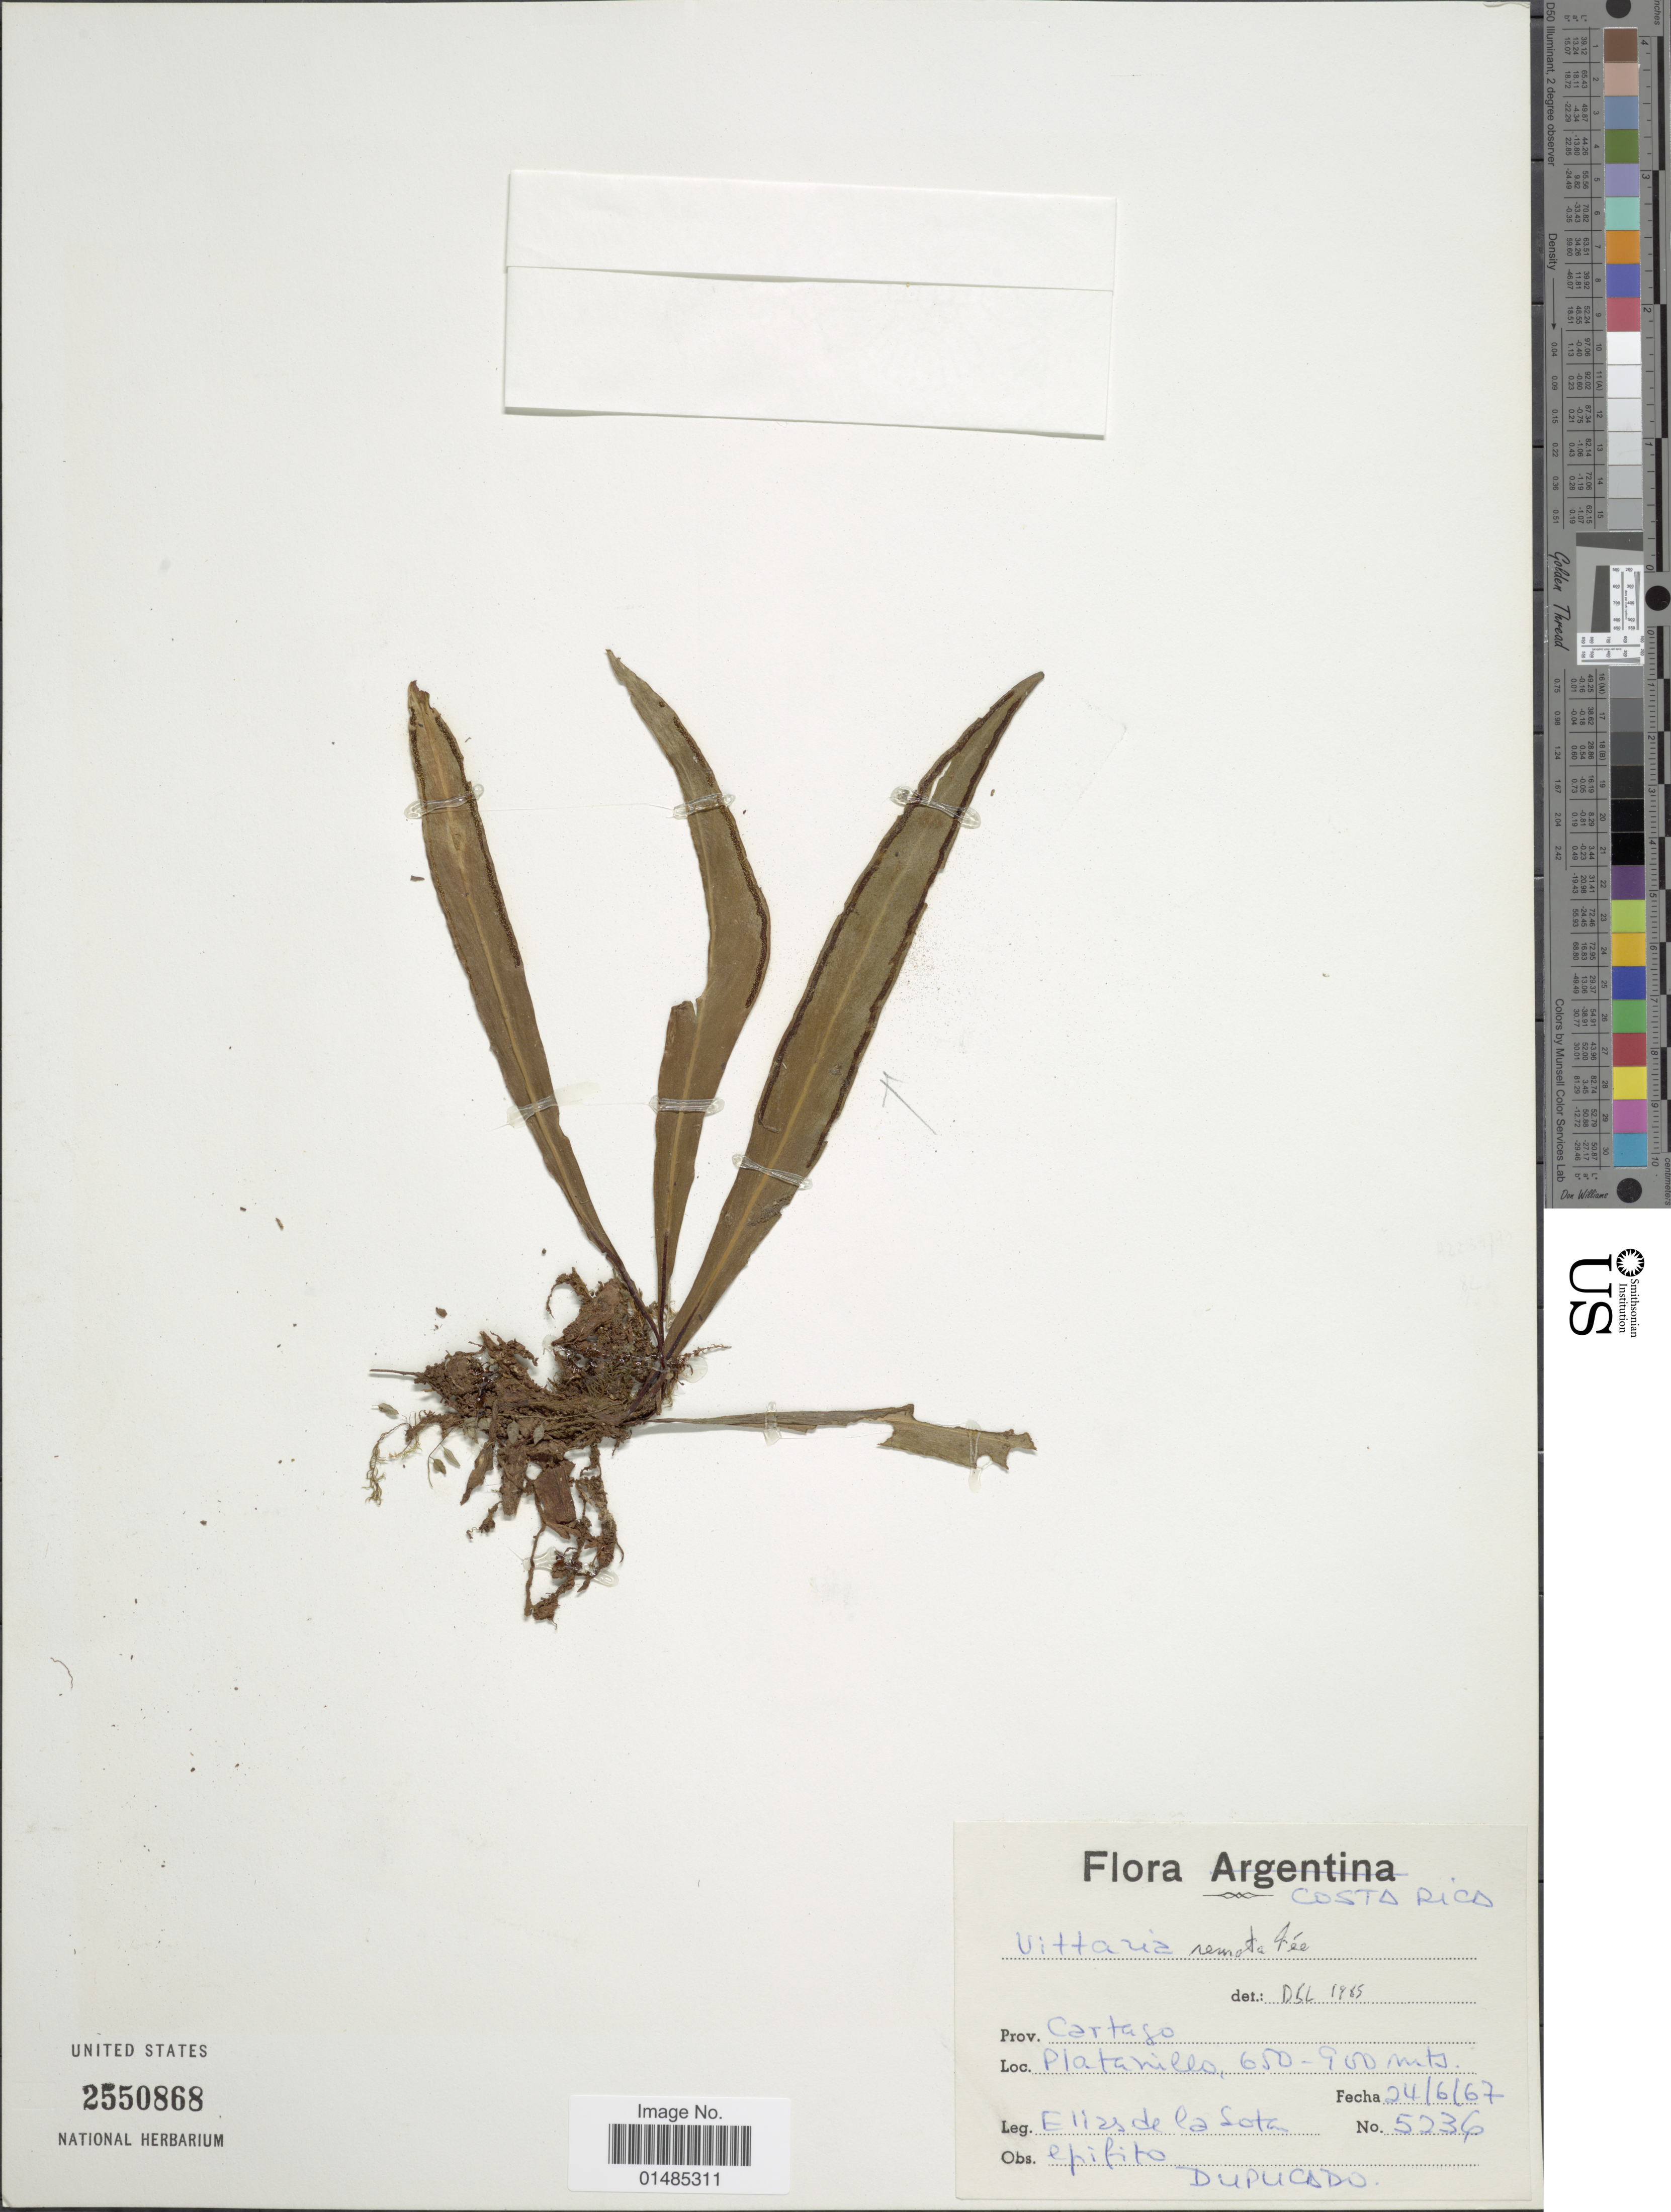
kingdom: Plantae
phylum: Tracheophyta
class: Polypodiopsida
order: Polypodiales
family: Pteridaceae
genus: Radiovittaria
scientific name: Radiovittaria remota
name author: (Fée) E.H. Crane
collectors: E. R. de la Sota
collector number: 5236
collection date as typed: Transcribed d/m/y: 24/6/67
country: Costa Rica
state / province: Cartago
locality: Platanillo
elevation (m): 650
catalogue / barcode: US 2550868